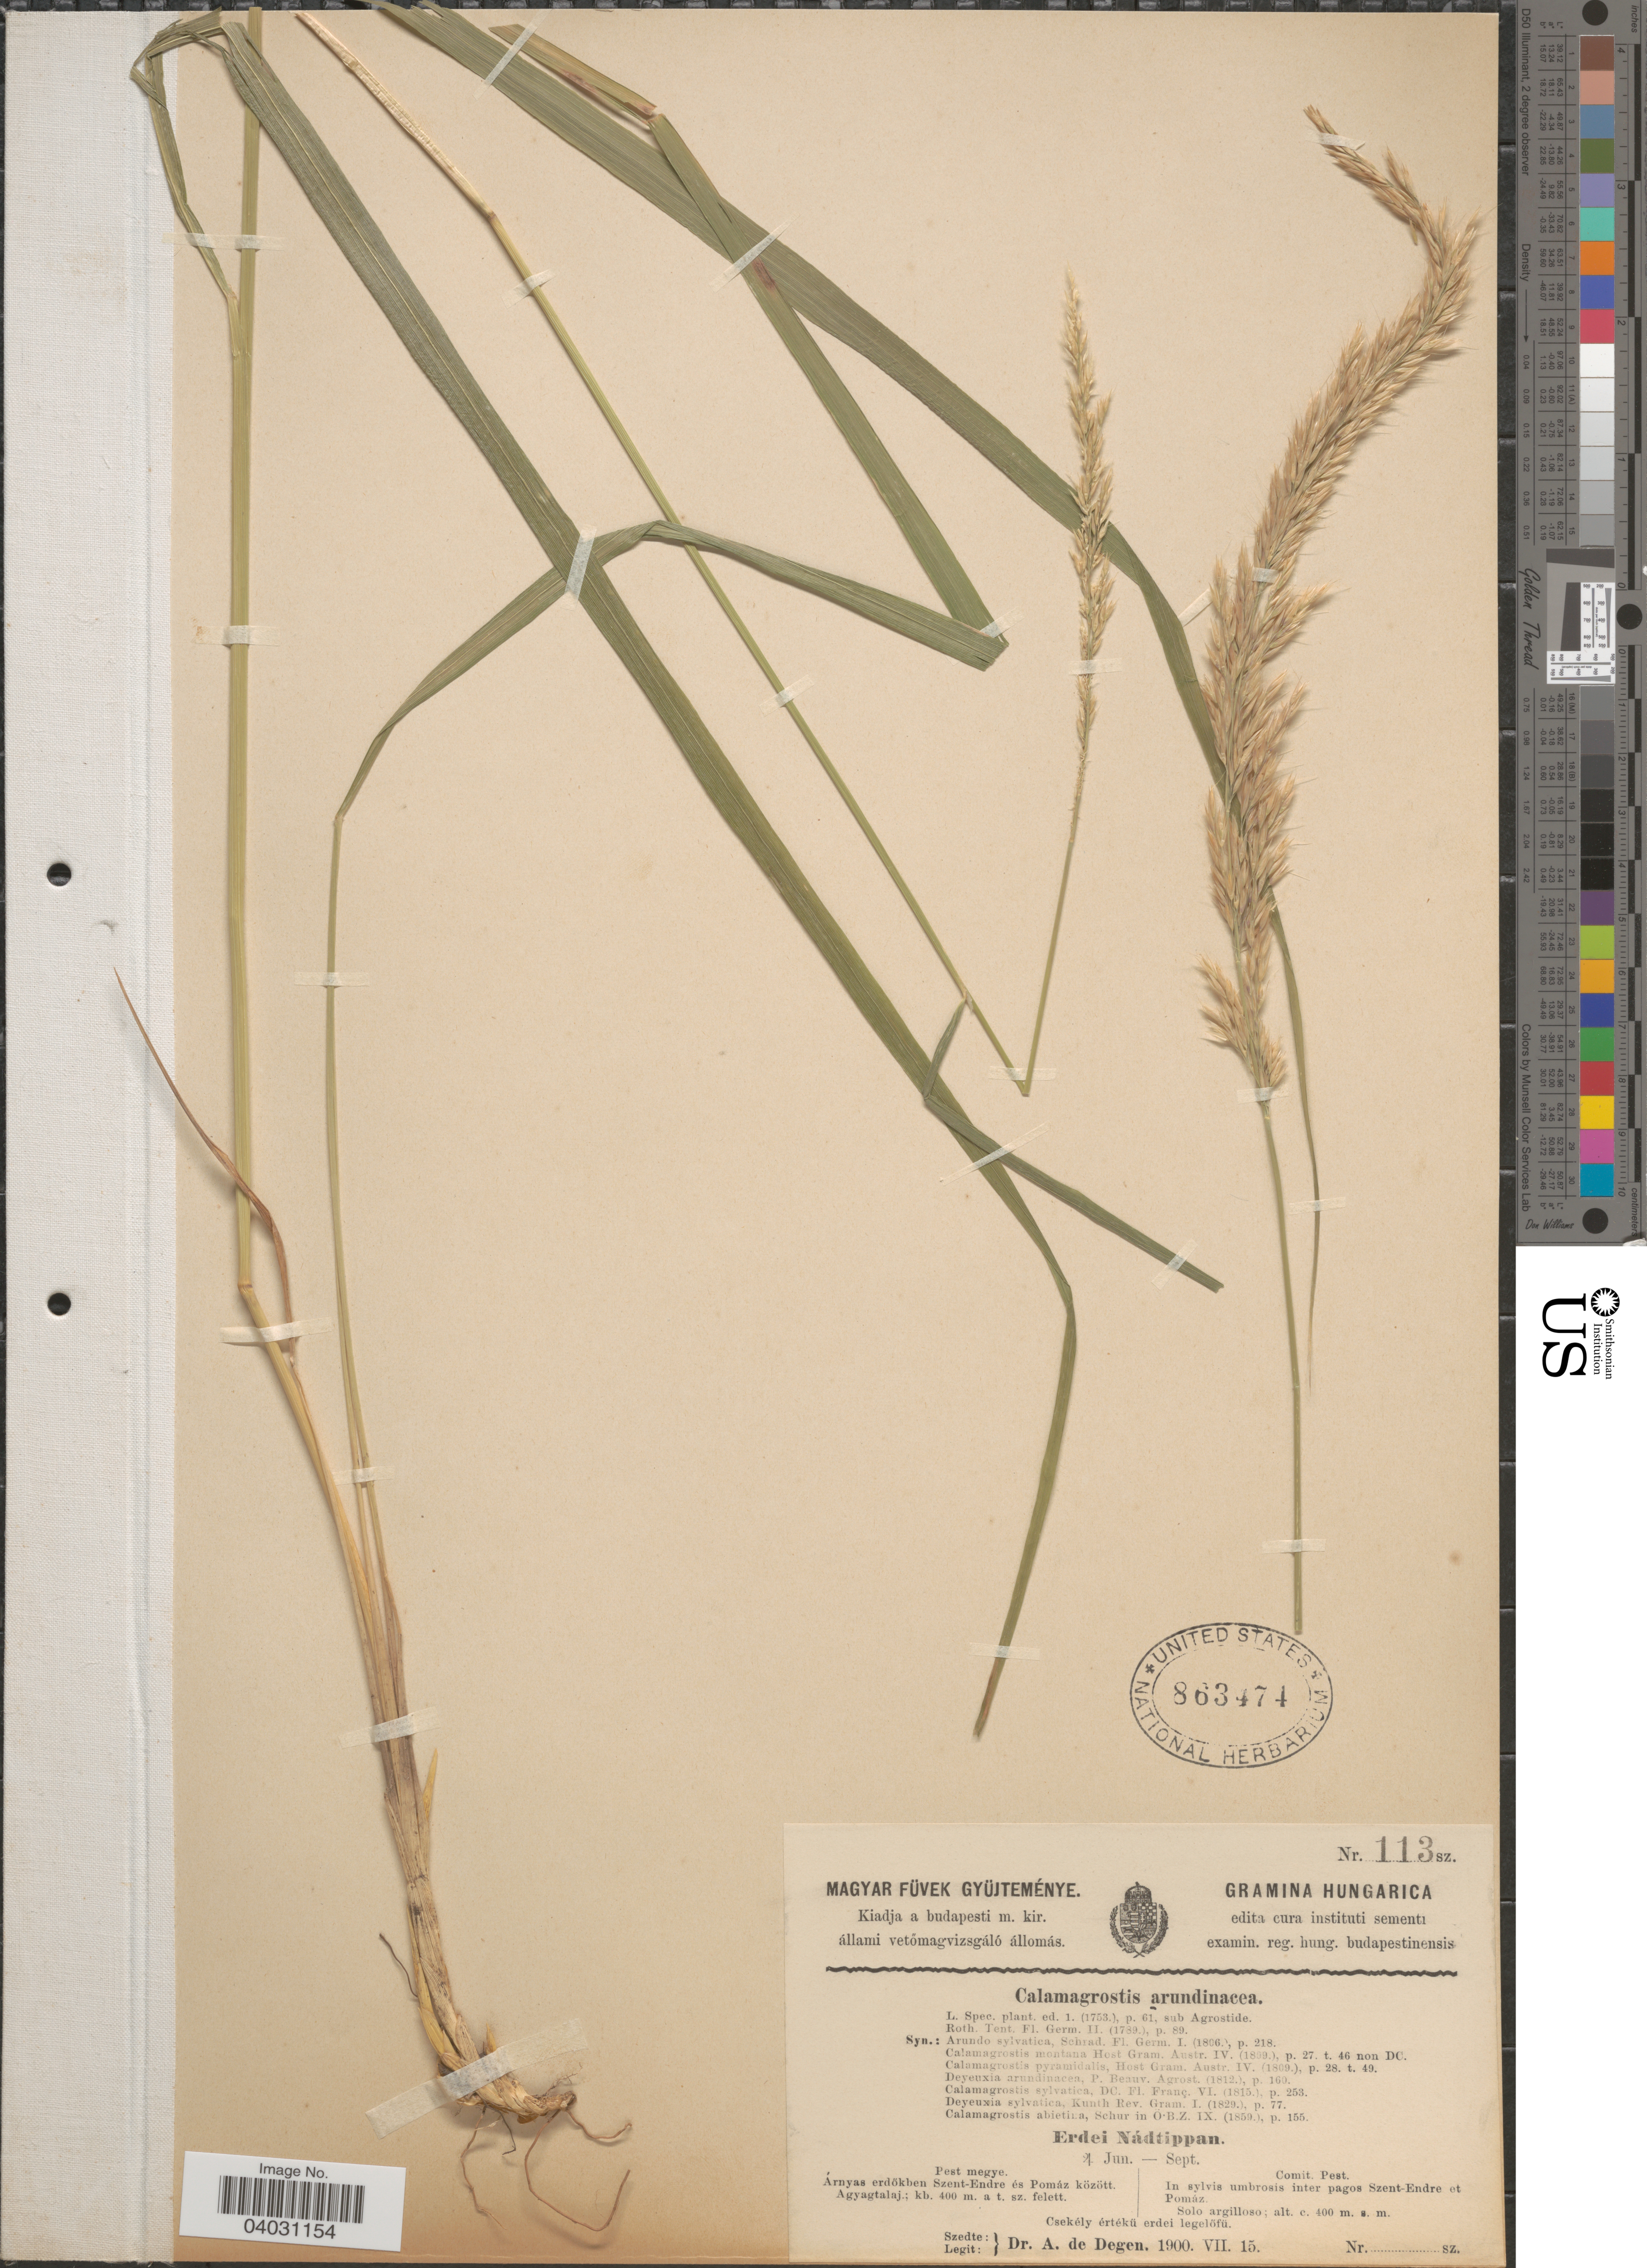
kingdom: Plantae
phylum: Tracheophyta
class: Liliopsida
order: Poales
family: Poaceae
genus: Calamagrostis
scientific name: Calamagrostis arundinacea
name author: (L.) Roth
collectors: A. Degen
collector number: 113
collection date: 1900-07-15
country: Hungary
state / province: Pest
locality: Hungarica. Comit. Pest. In sylvis umbrosis inter pagos Szent-Endre et Pomáz. Solo argilloso.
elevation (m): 400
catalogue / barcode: US 863474